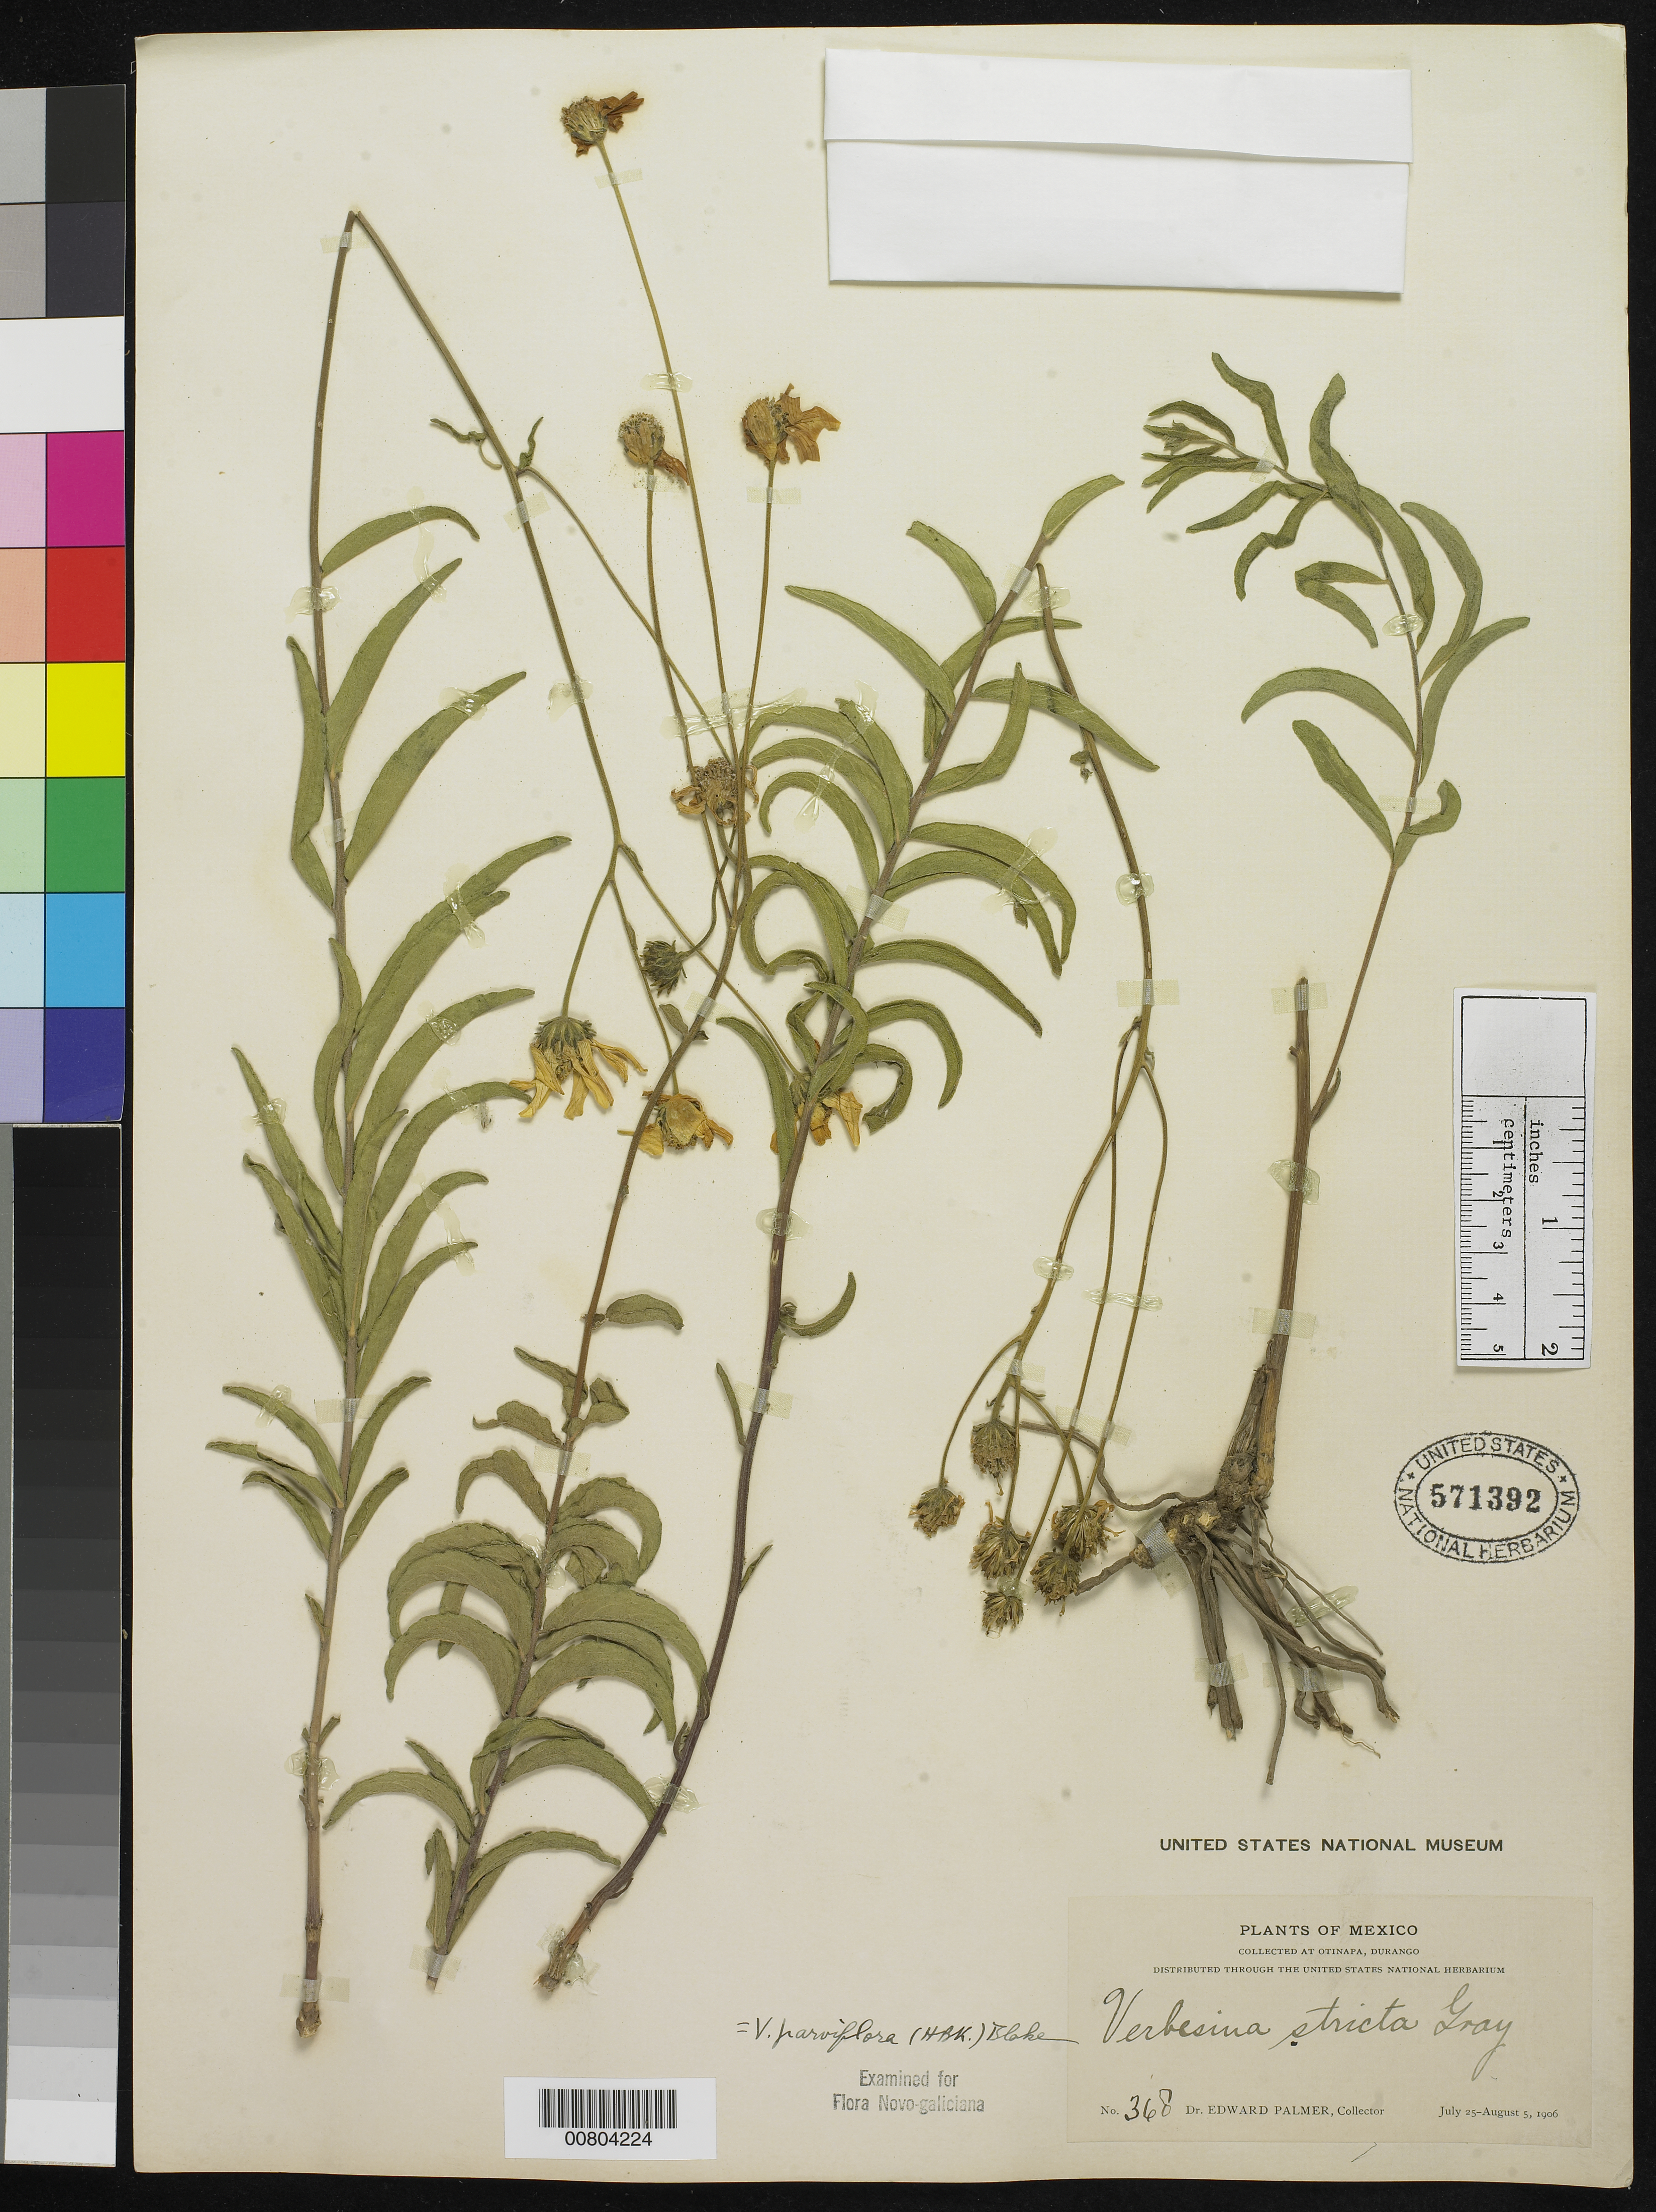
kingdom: Plantae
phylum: Tracheophyta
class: Magnoliopsida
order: Asterales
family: Asteraceae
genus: Verbesina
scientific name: Verbesina parviflora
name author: (Kunth) S.F. Blake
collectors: E. Palmer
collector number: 368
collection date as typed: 25 Jul 1906 to 05 Aug 1906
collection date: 1906-07-25/1906-08-05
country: Mexico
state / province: Durango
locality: Otinapa, Durango.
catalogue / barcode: US 571392